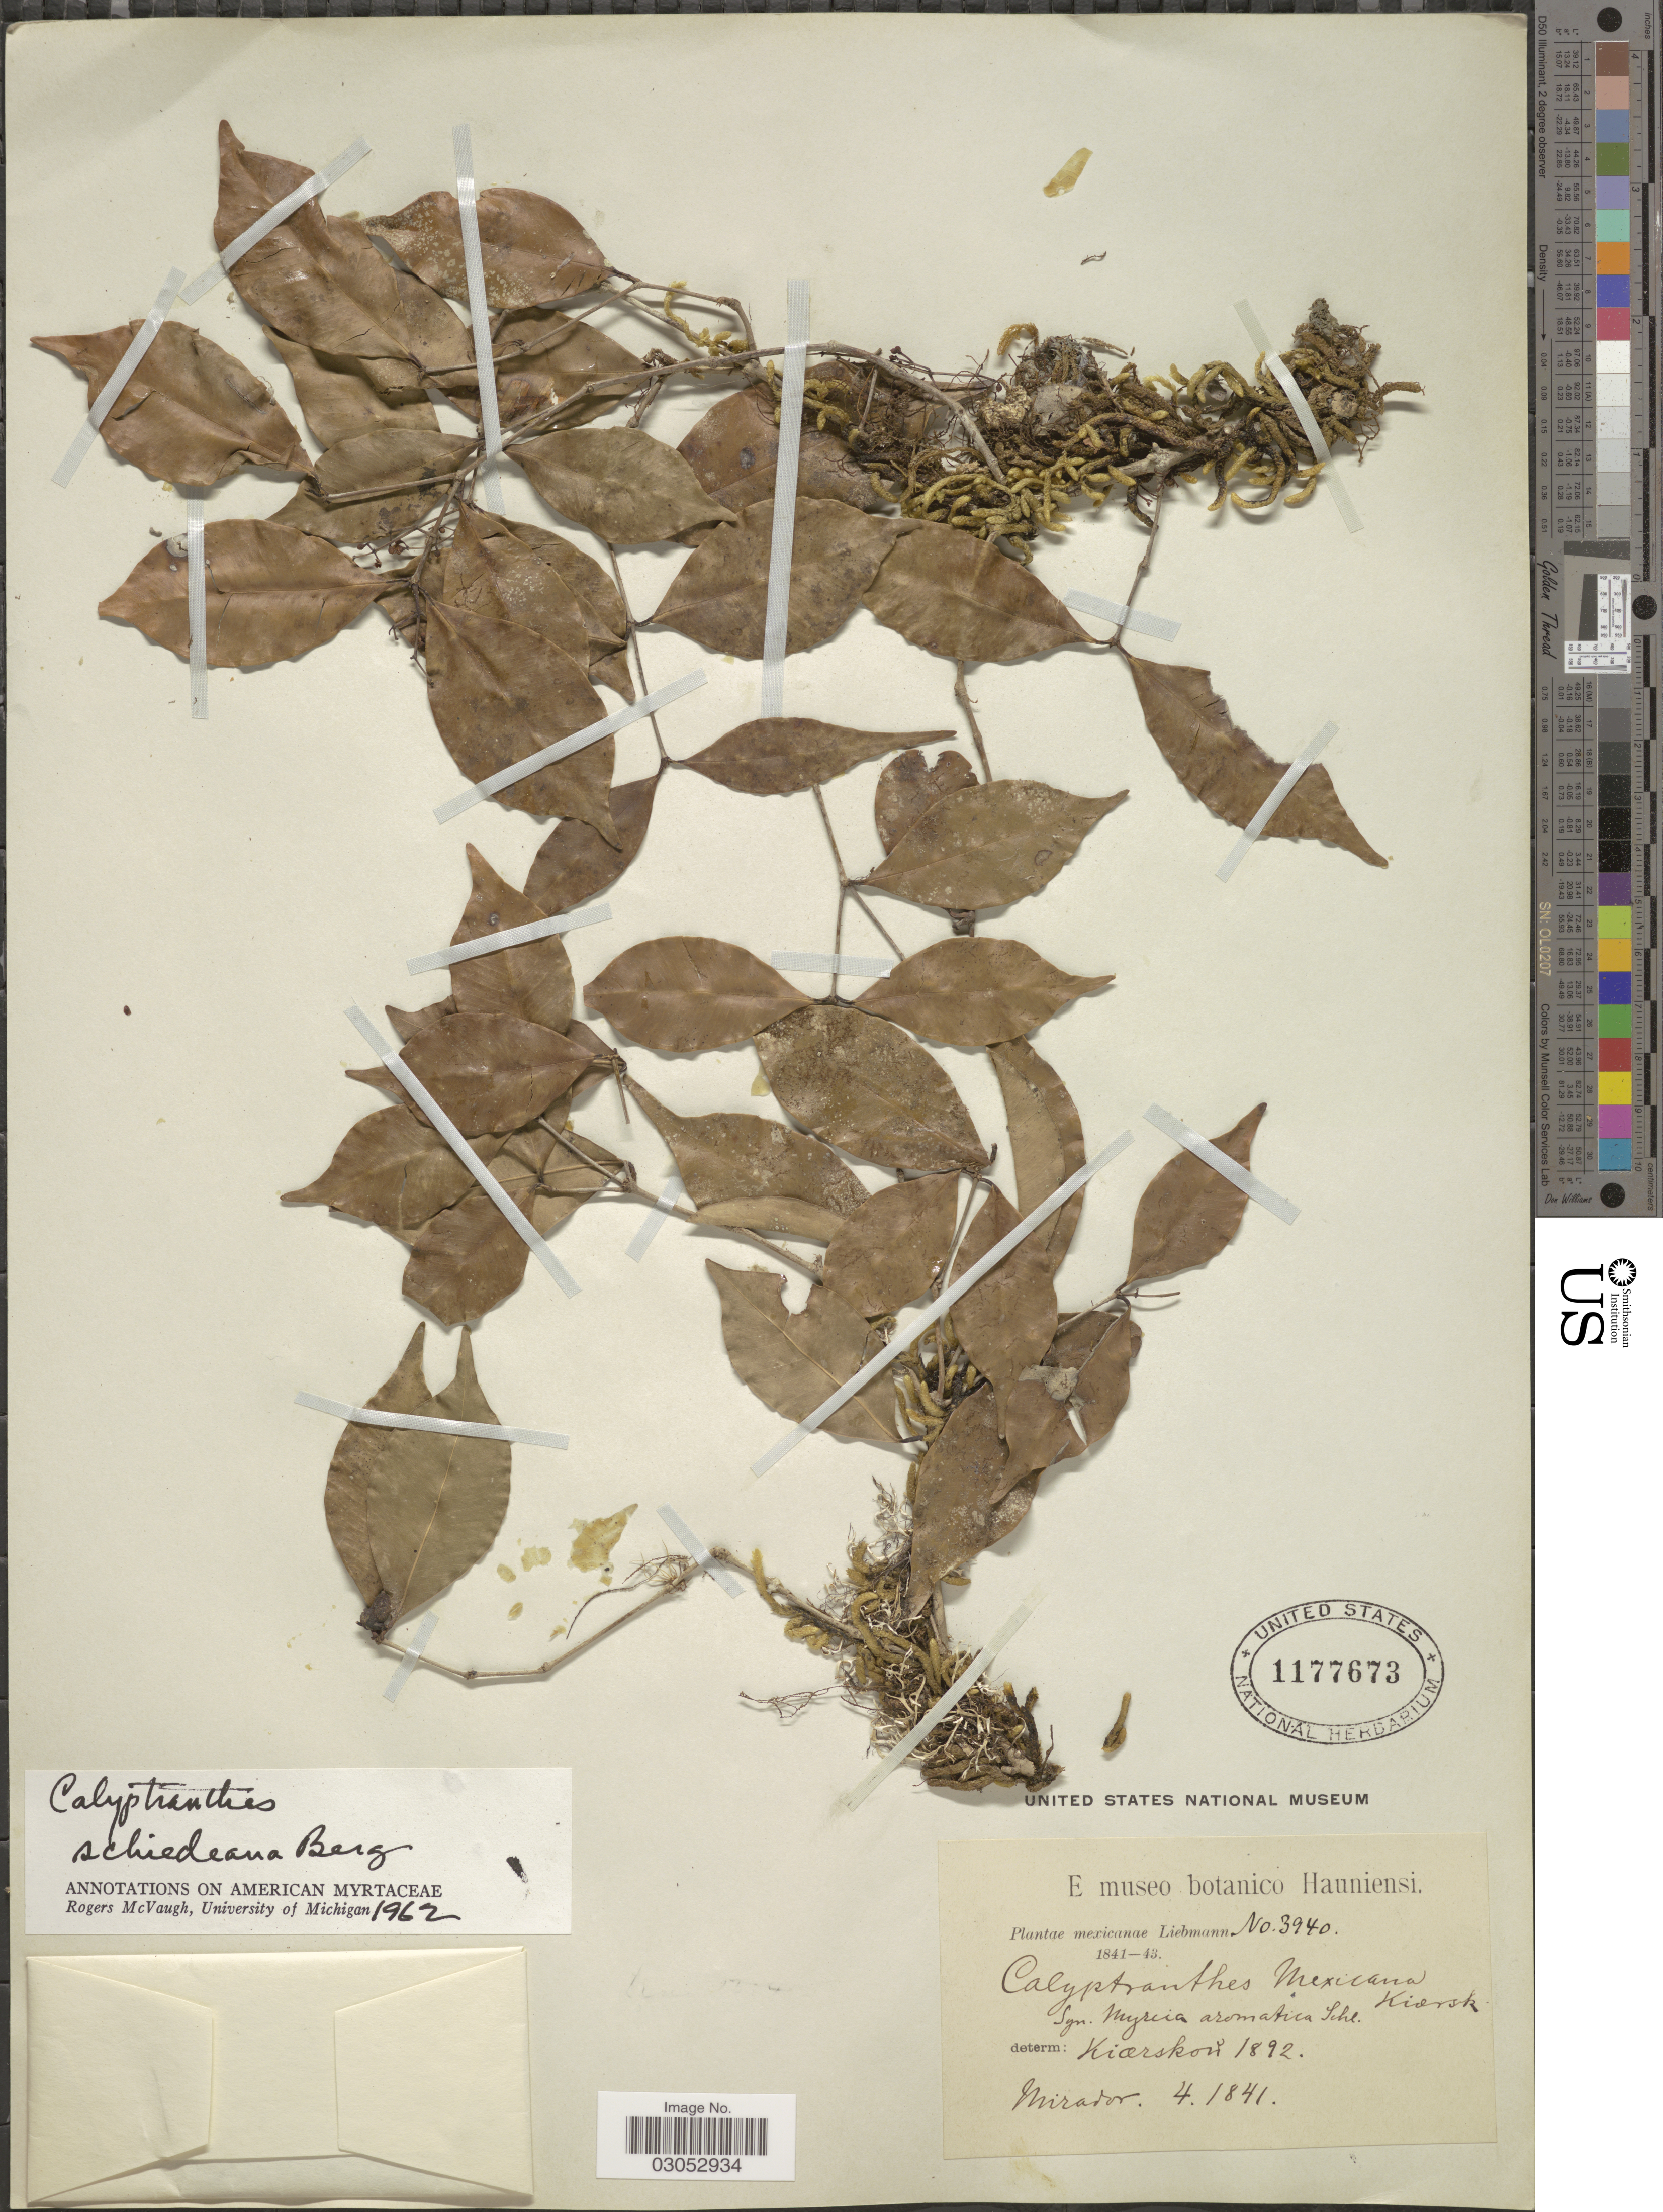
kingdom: Plantae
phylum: Tracheophyta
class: Magnoliopsida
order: Myrtales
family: Myrtaceae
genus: Myrcia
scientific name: Myrcia schiedeana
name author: (O. Berg) A.R. Lourenço & Sánchez-Cháv.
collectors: Liebmann, --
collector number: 3940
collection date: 1841-04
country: Mexico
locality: Mirador.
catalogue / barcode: US 1177673